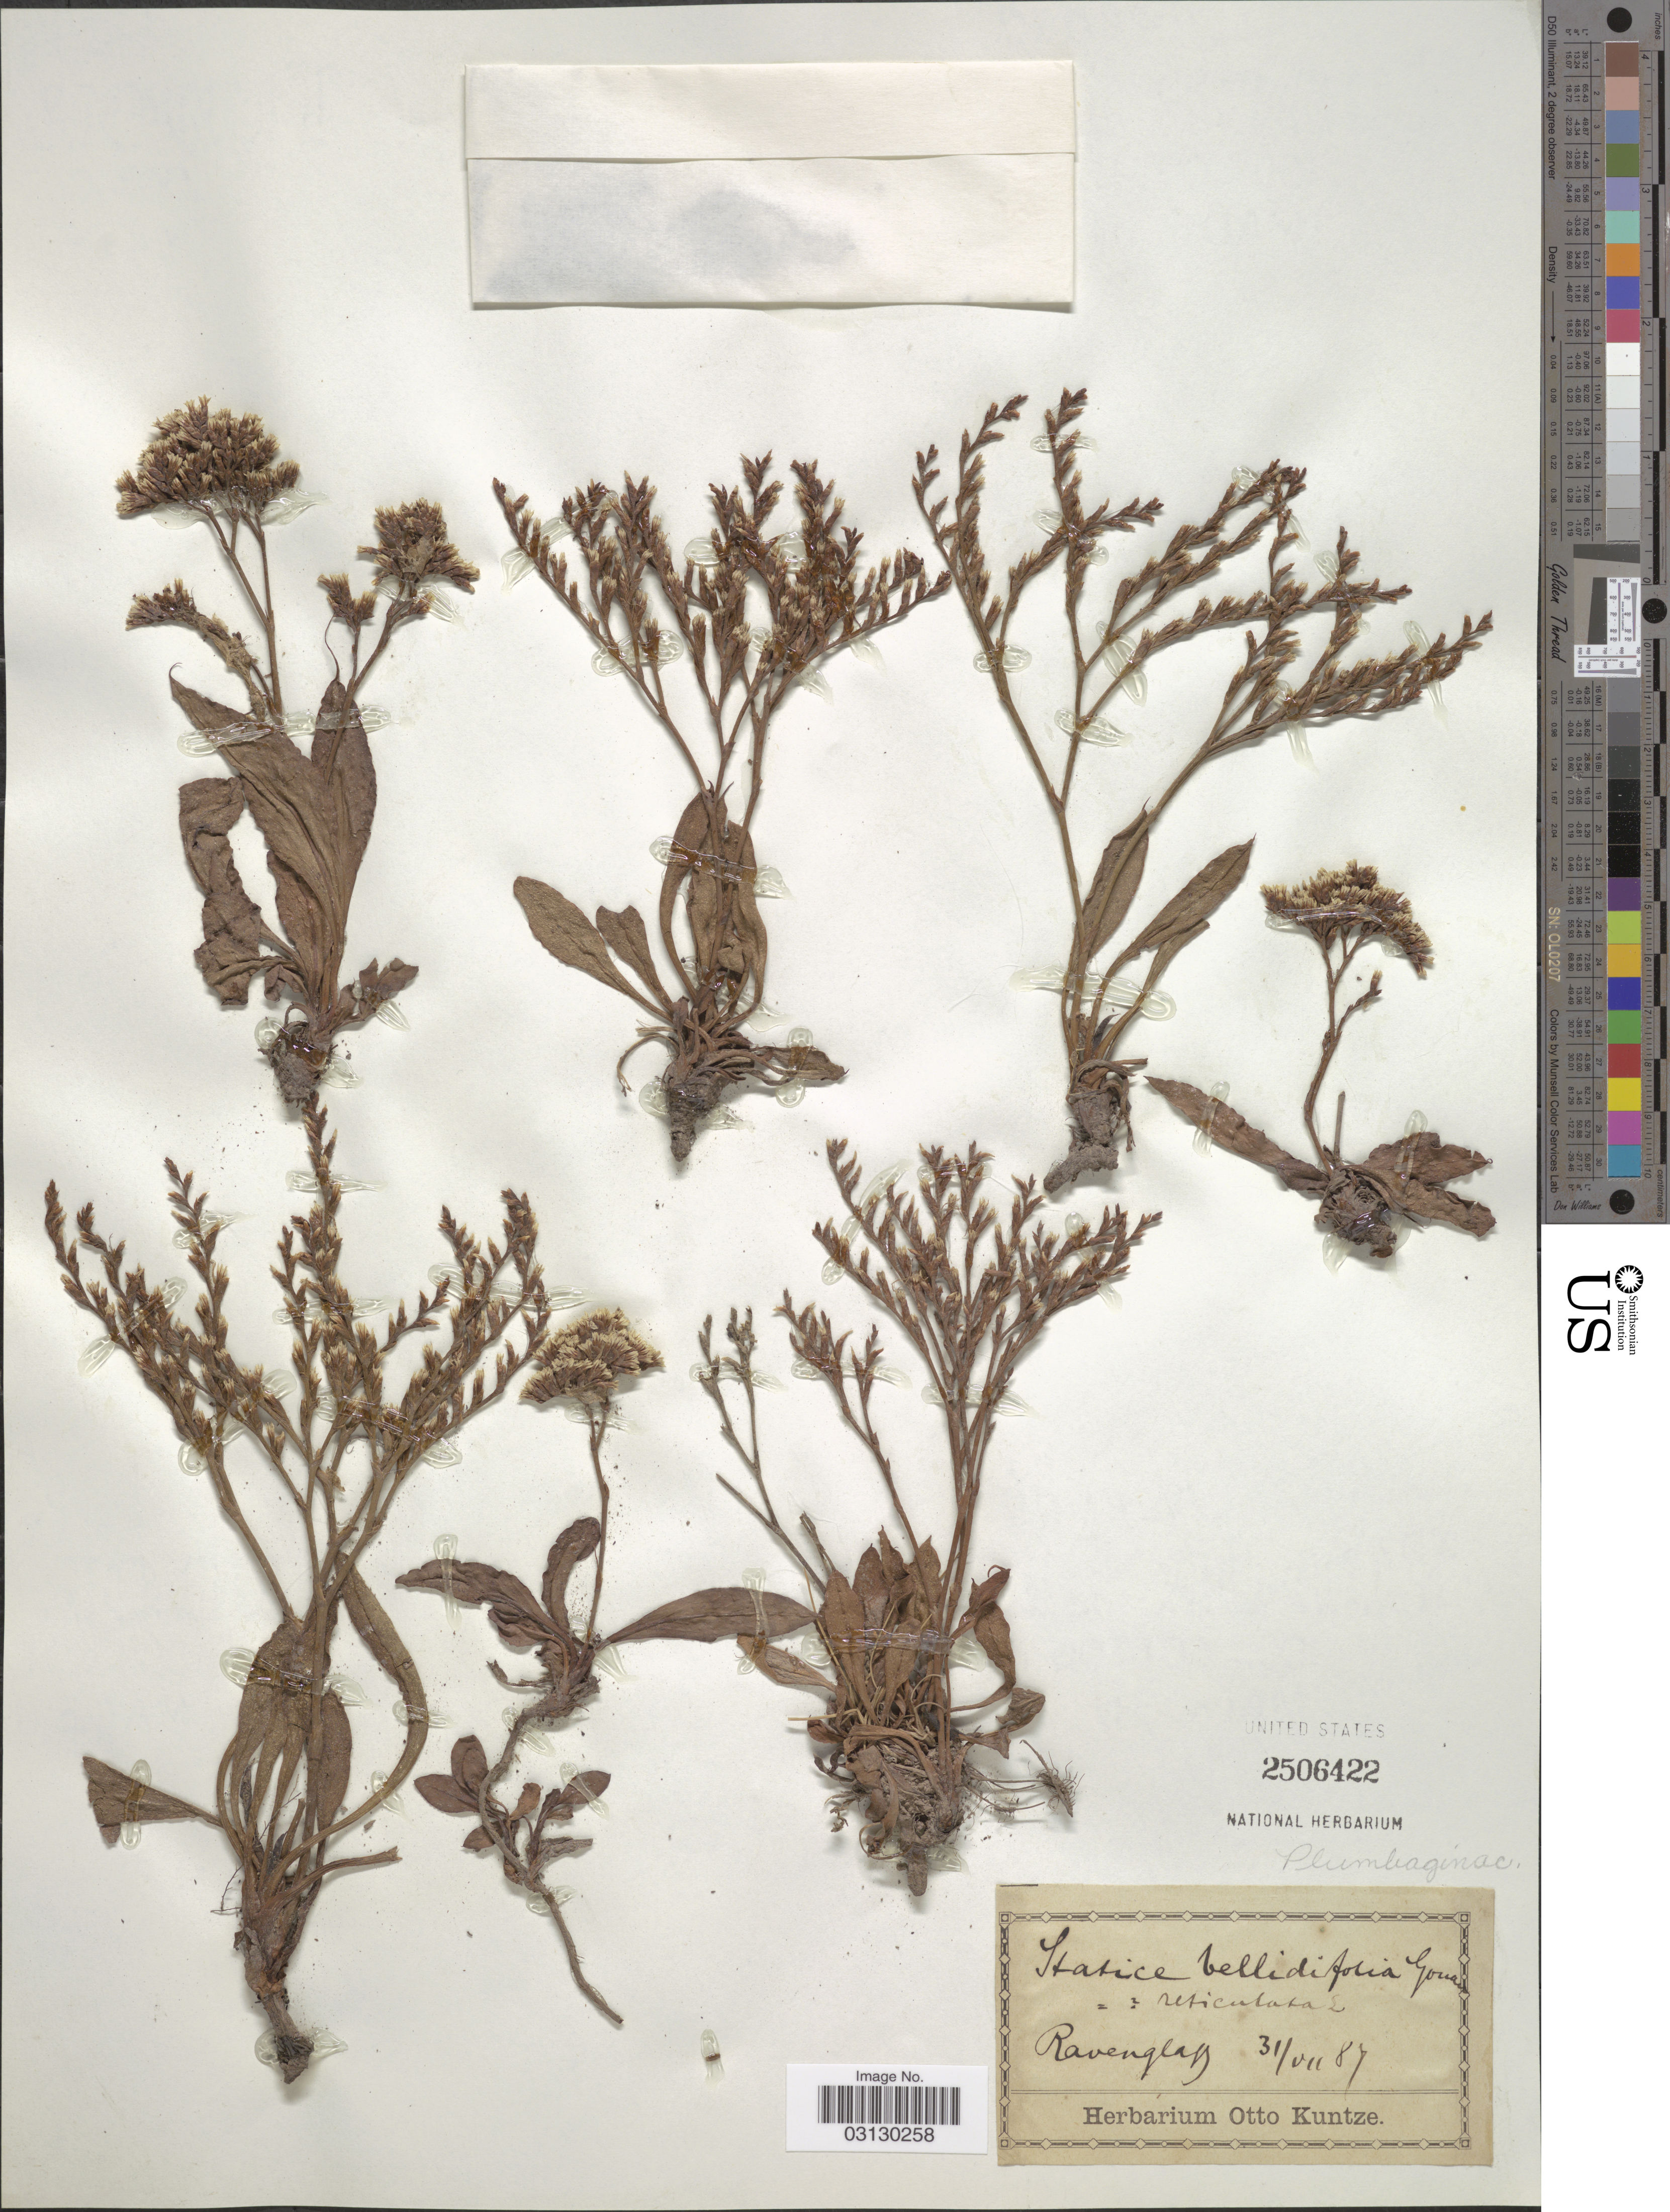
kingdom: Plantae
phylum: Tracheophyta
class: Magnoliopsida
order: Caryophyllales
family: Plumbaginaceae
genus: Limonium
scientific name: Limonium bellidifolium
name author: (Gouan) Dumort.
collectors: ex herb. Otto Kuntze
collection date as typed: Transcribed d/m/y: 31/7/87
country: United Kingdom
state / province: England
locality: Ravenglass.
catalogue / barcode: US 2506422